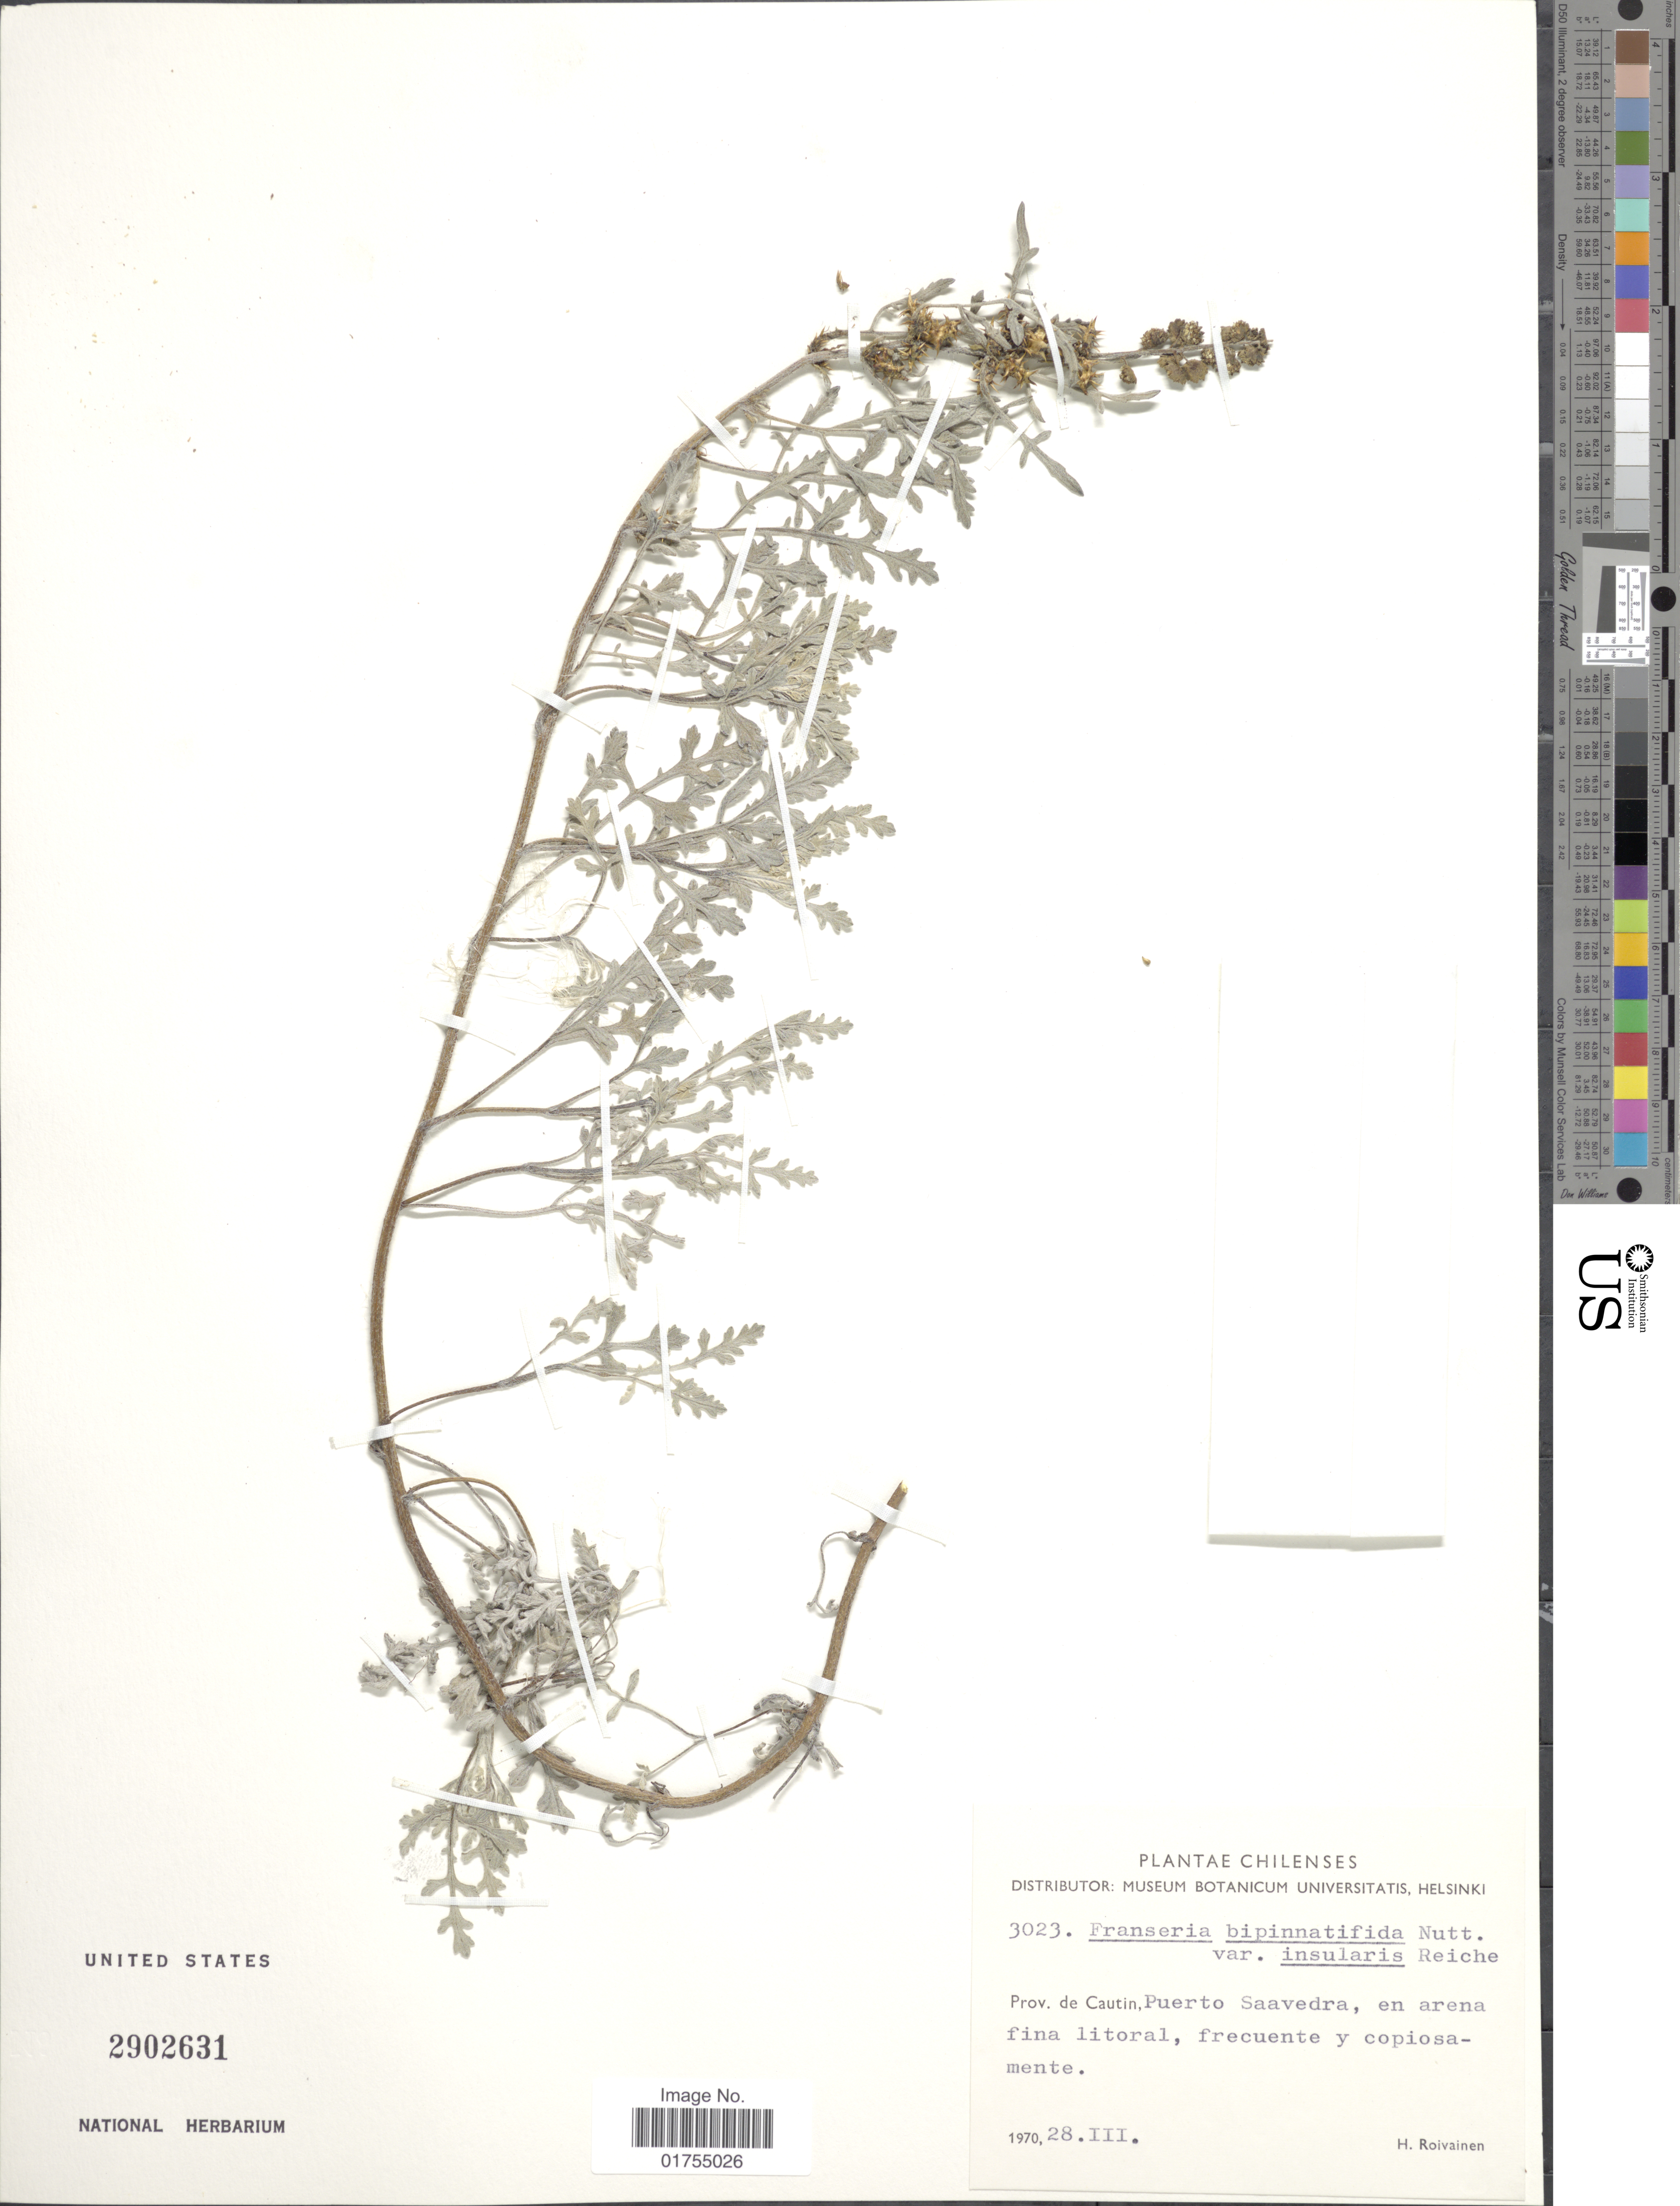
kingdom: Plantae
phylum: Tracheophyta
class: Magnoliopsida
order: Asterales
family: Asteraceae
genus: Franseria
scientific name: Franseria bipinnatifida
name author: (A. Gray) A. Gray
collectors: H. Roivainen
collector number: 3023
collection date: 1970-03-28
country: Chile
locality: Prov de Cautin, Puerto Saavedro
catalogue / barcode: US 2902631